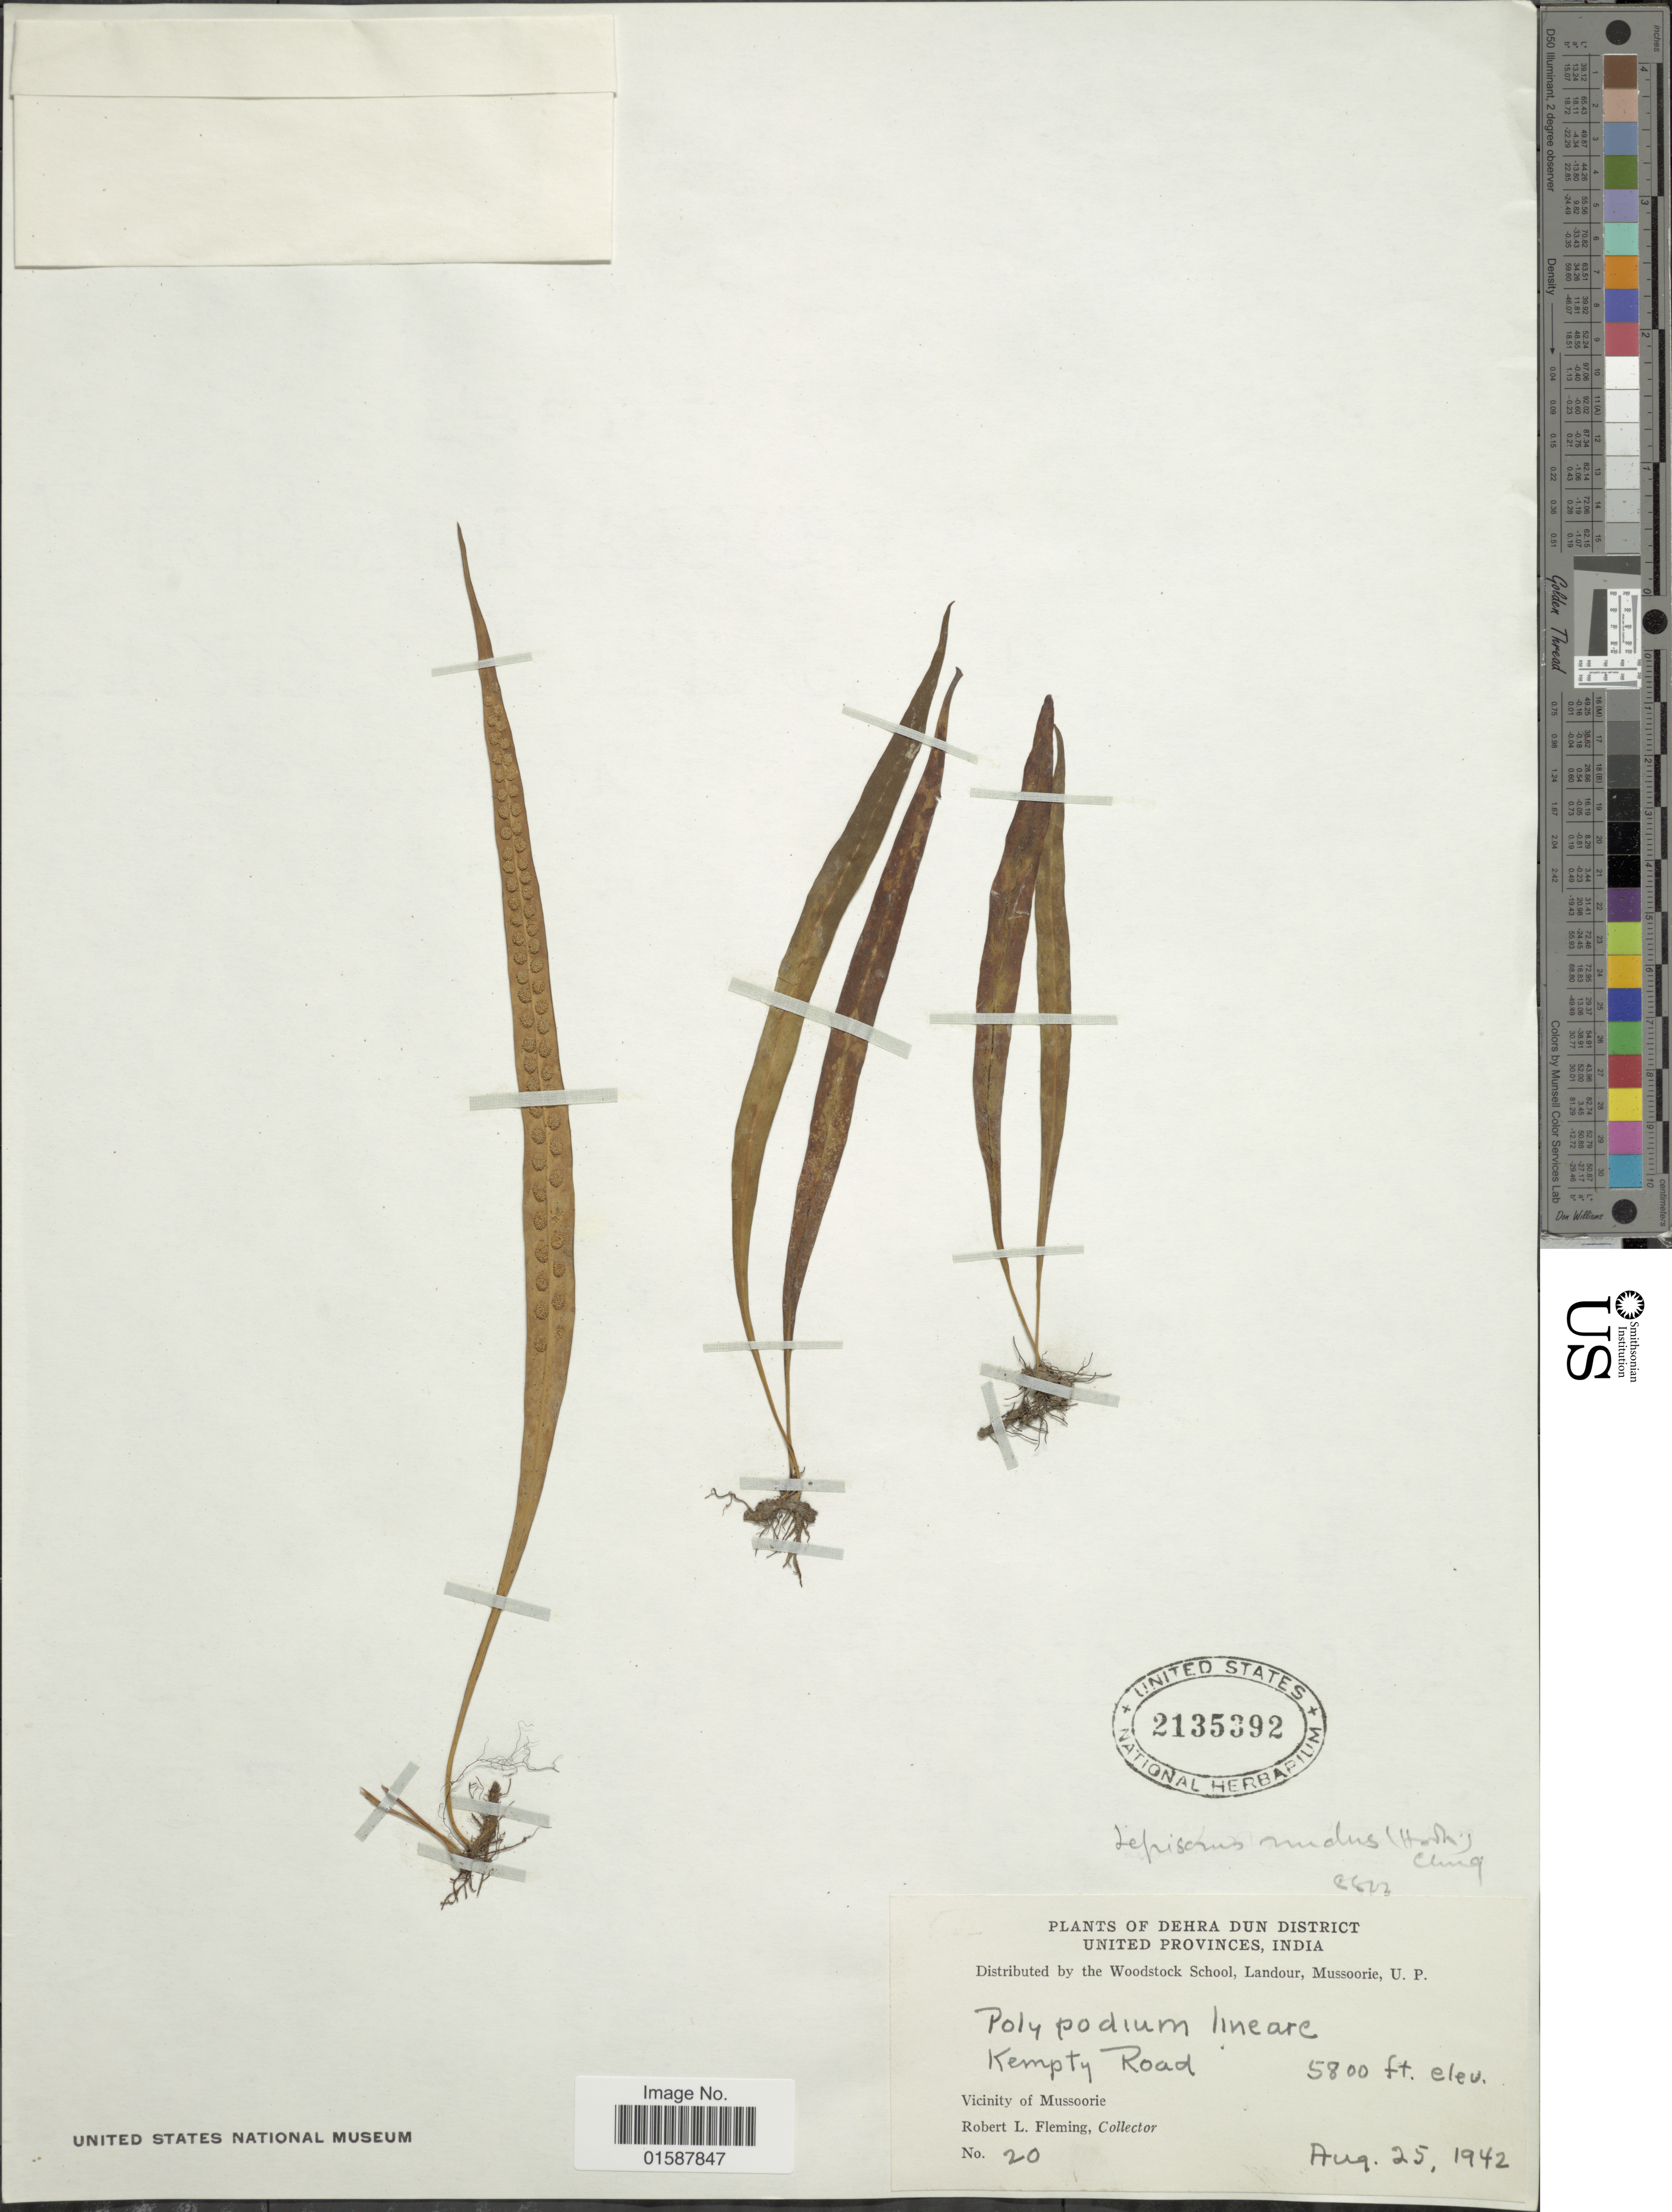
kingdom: Plantae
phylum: Tracheophyta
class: Polypodiopsida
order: Polypodiales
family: Polypodiaceae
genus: Lepisorus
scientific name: Lepisorus nuduisculum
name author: (Kunze)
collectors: R. Fleming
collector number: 20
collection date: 1942-08-25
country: India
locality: Dehra Dun District. United Provinces. Kempty Road. Vicinity of Mussoorie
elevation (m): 1768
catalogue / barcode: US 2135392